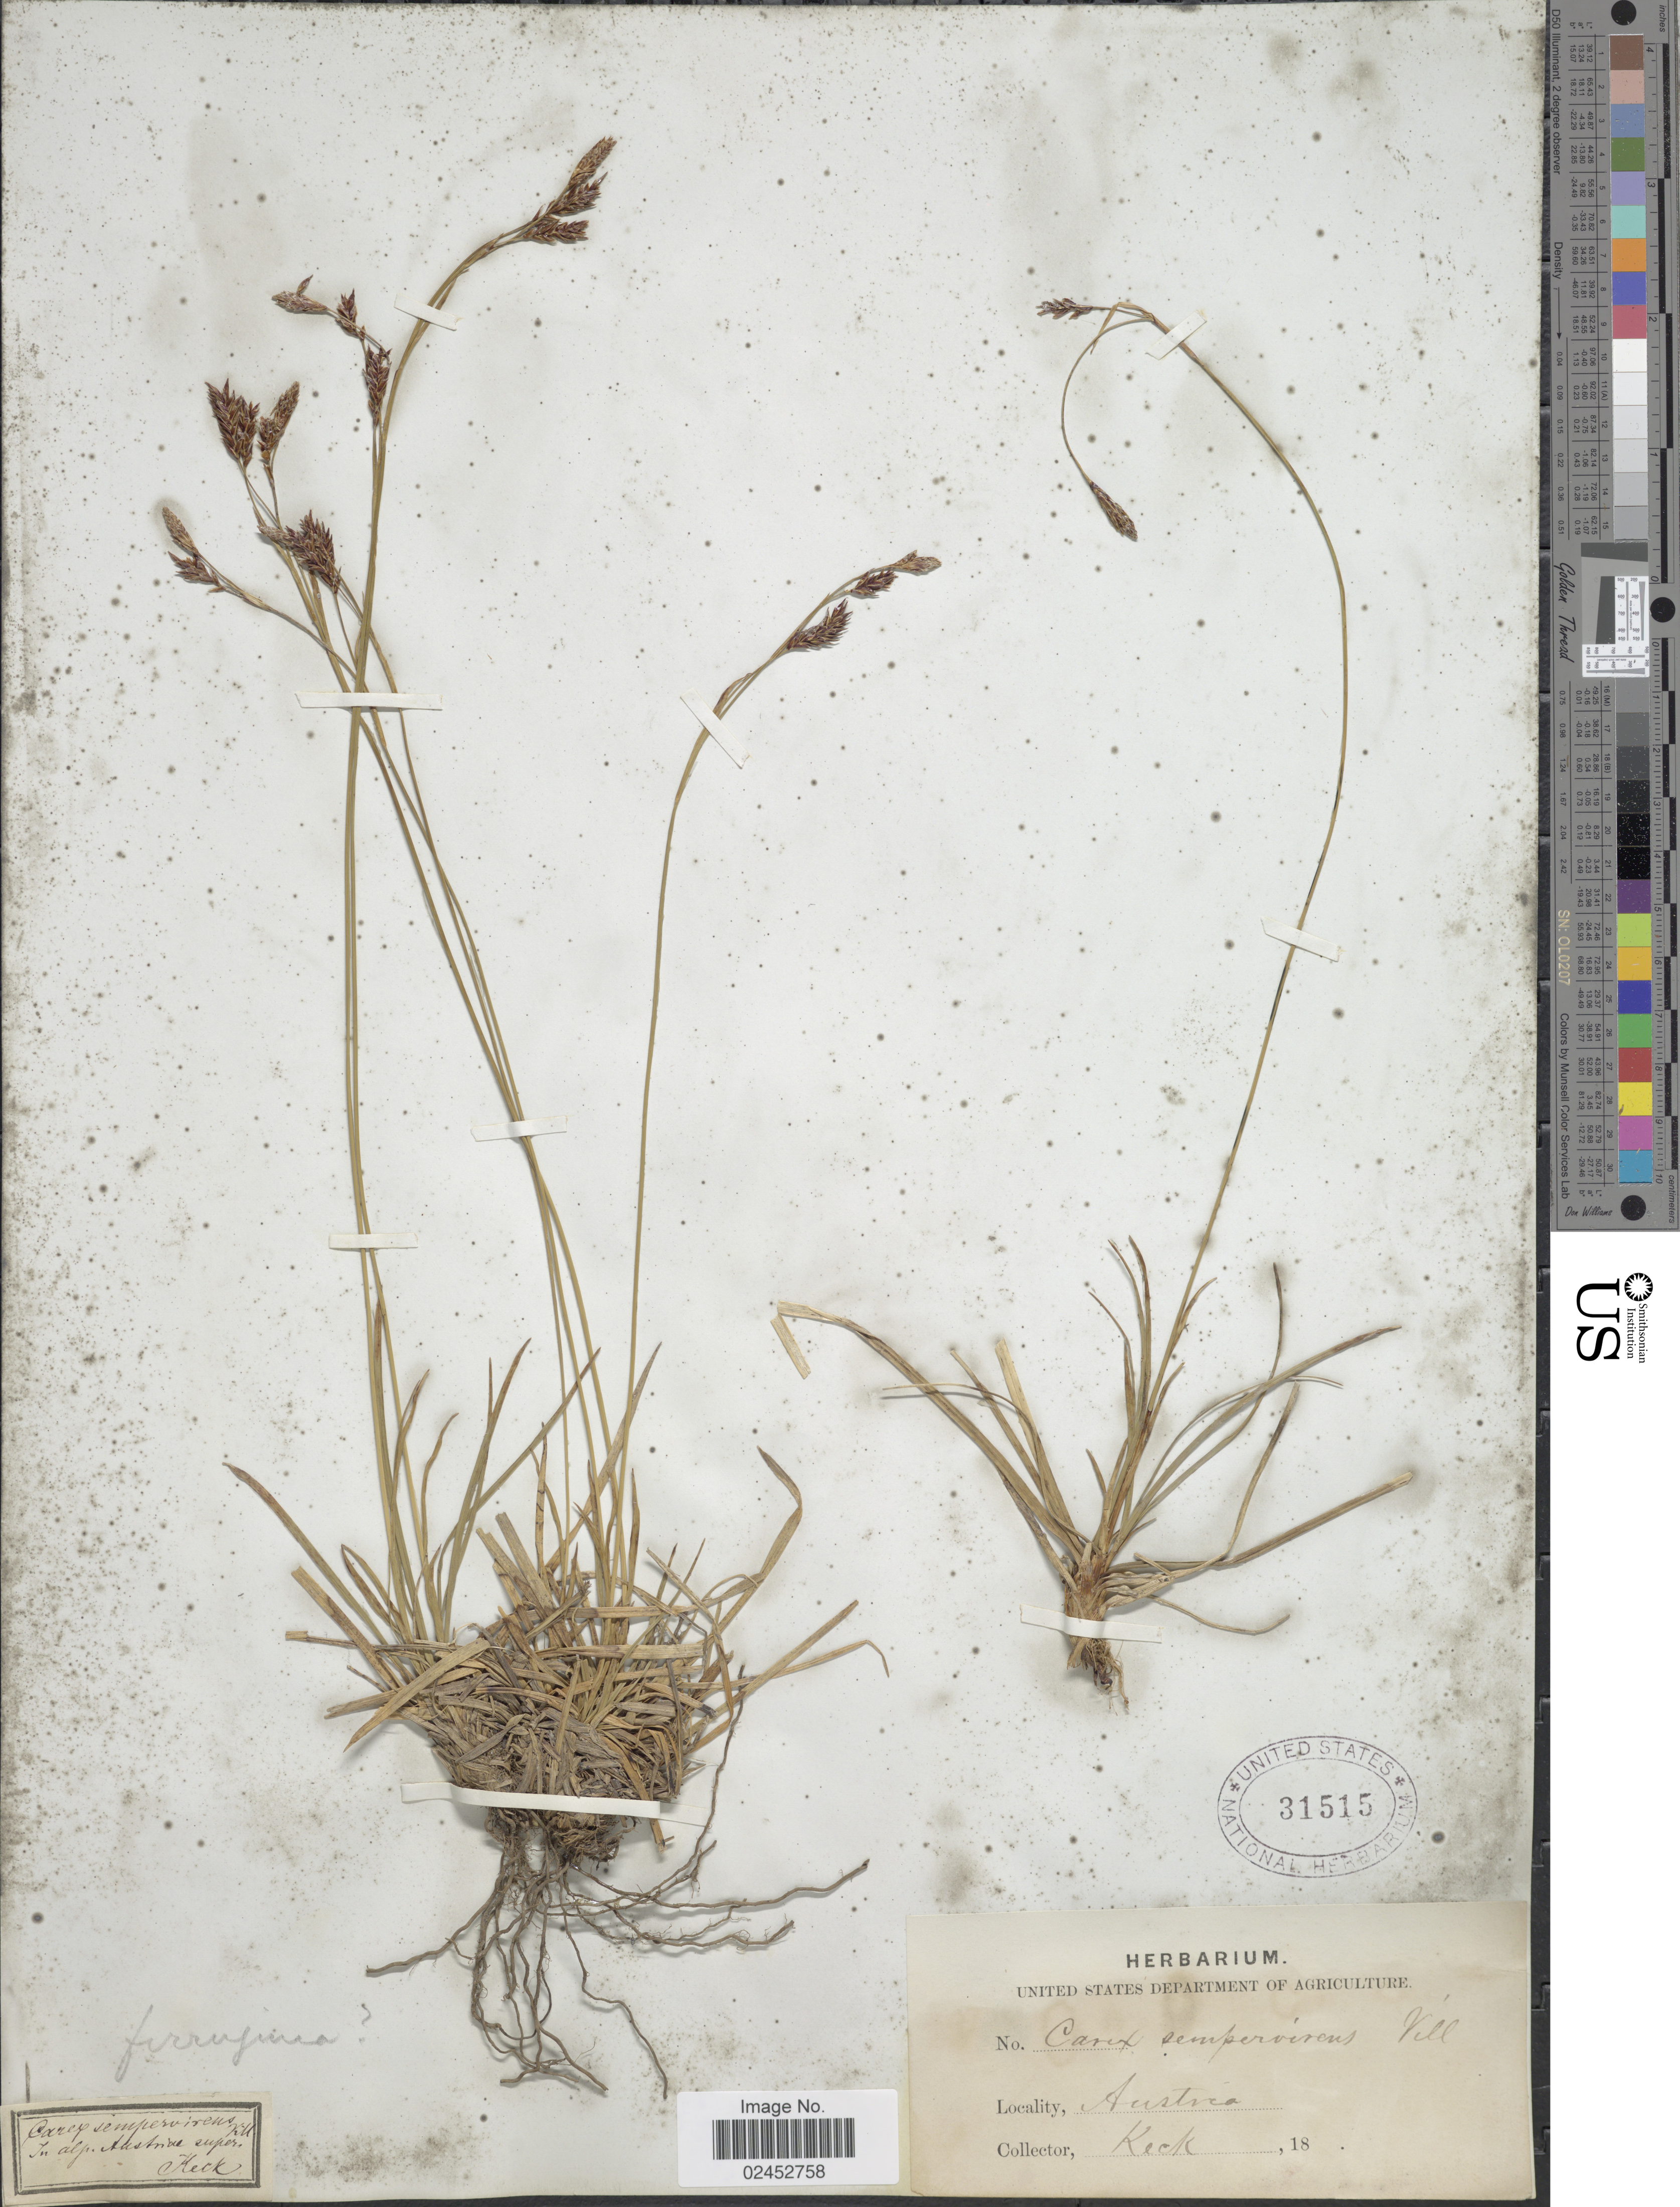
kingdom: Plantae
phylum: Tracheophyta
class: Liliopsida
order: Poales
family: Cyperaceae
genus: Carex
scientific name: Carex sempervirens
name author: Vill.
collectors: -- Keck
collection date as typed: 18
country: Austria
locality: In alp. Austriae super.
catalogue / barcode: US 31515